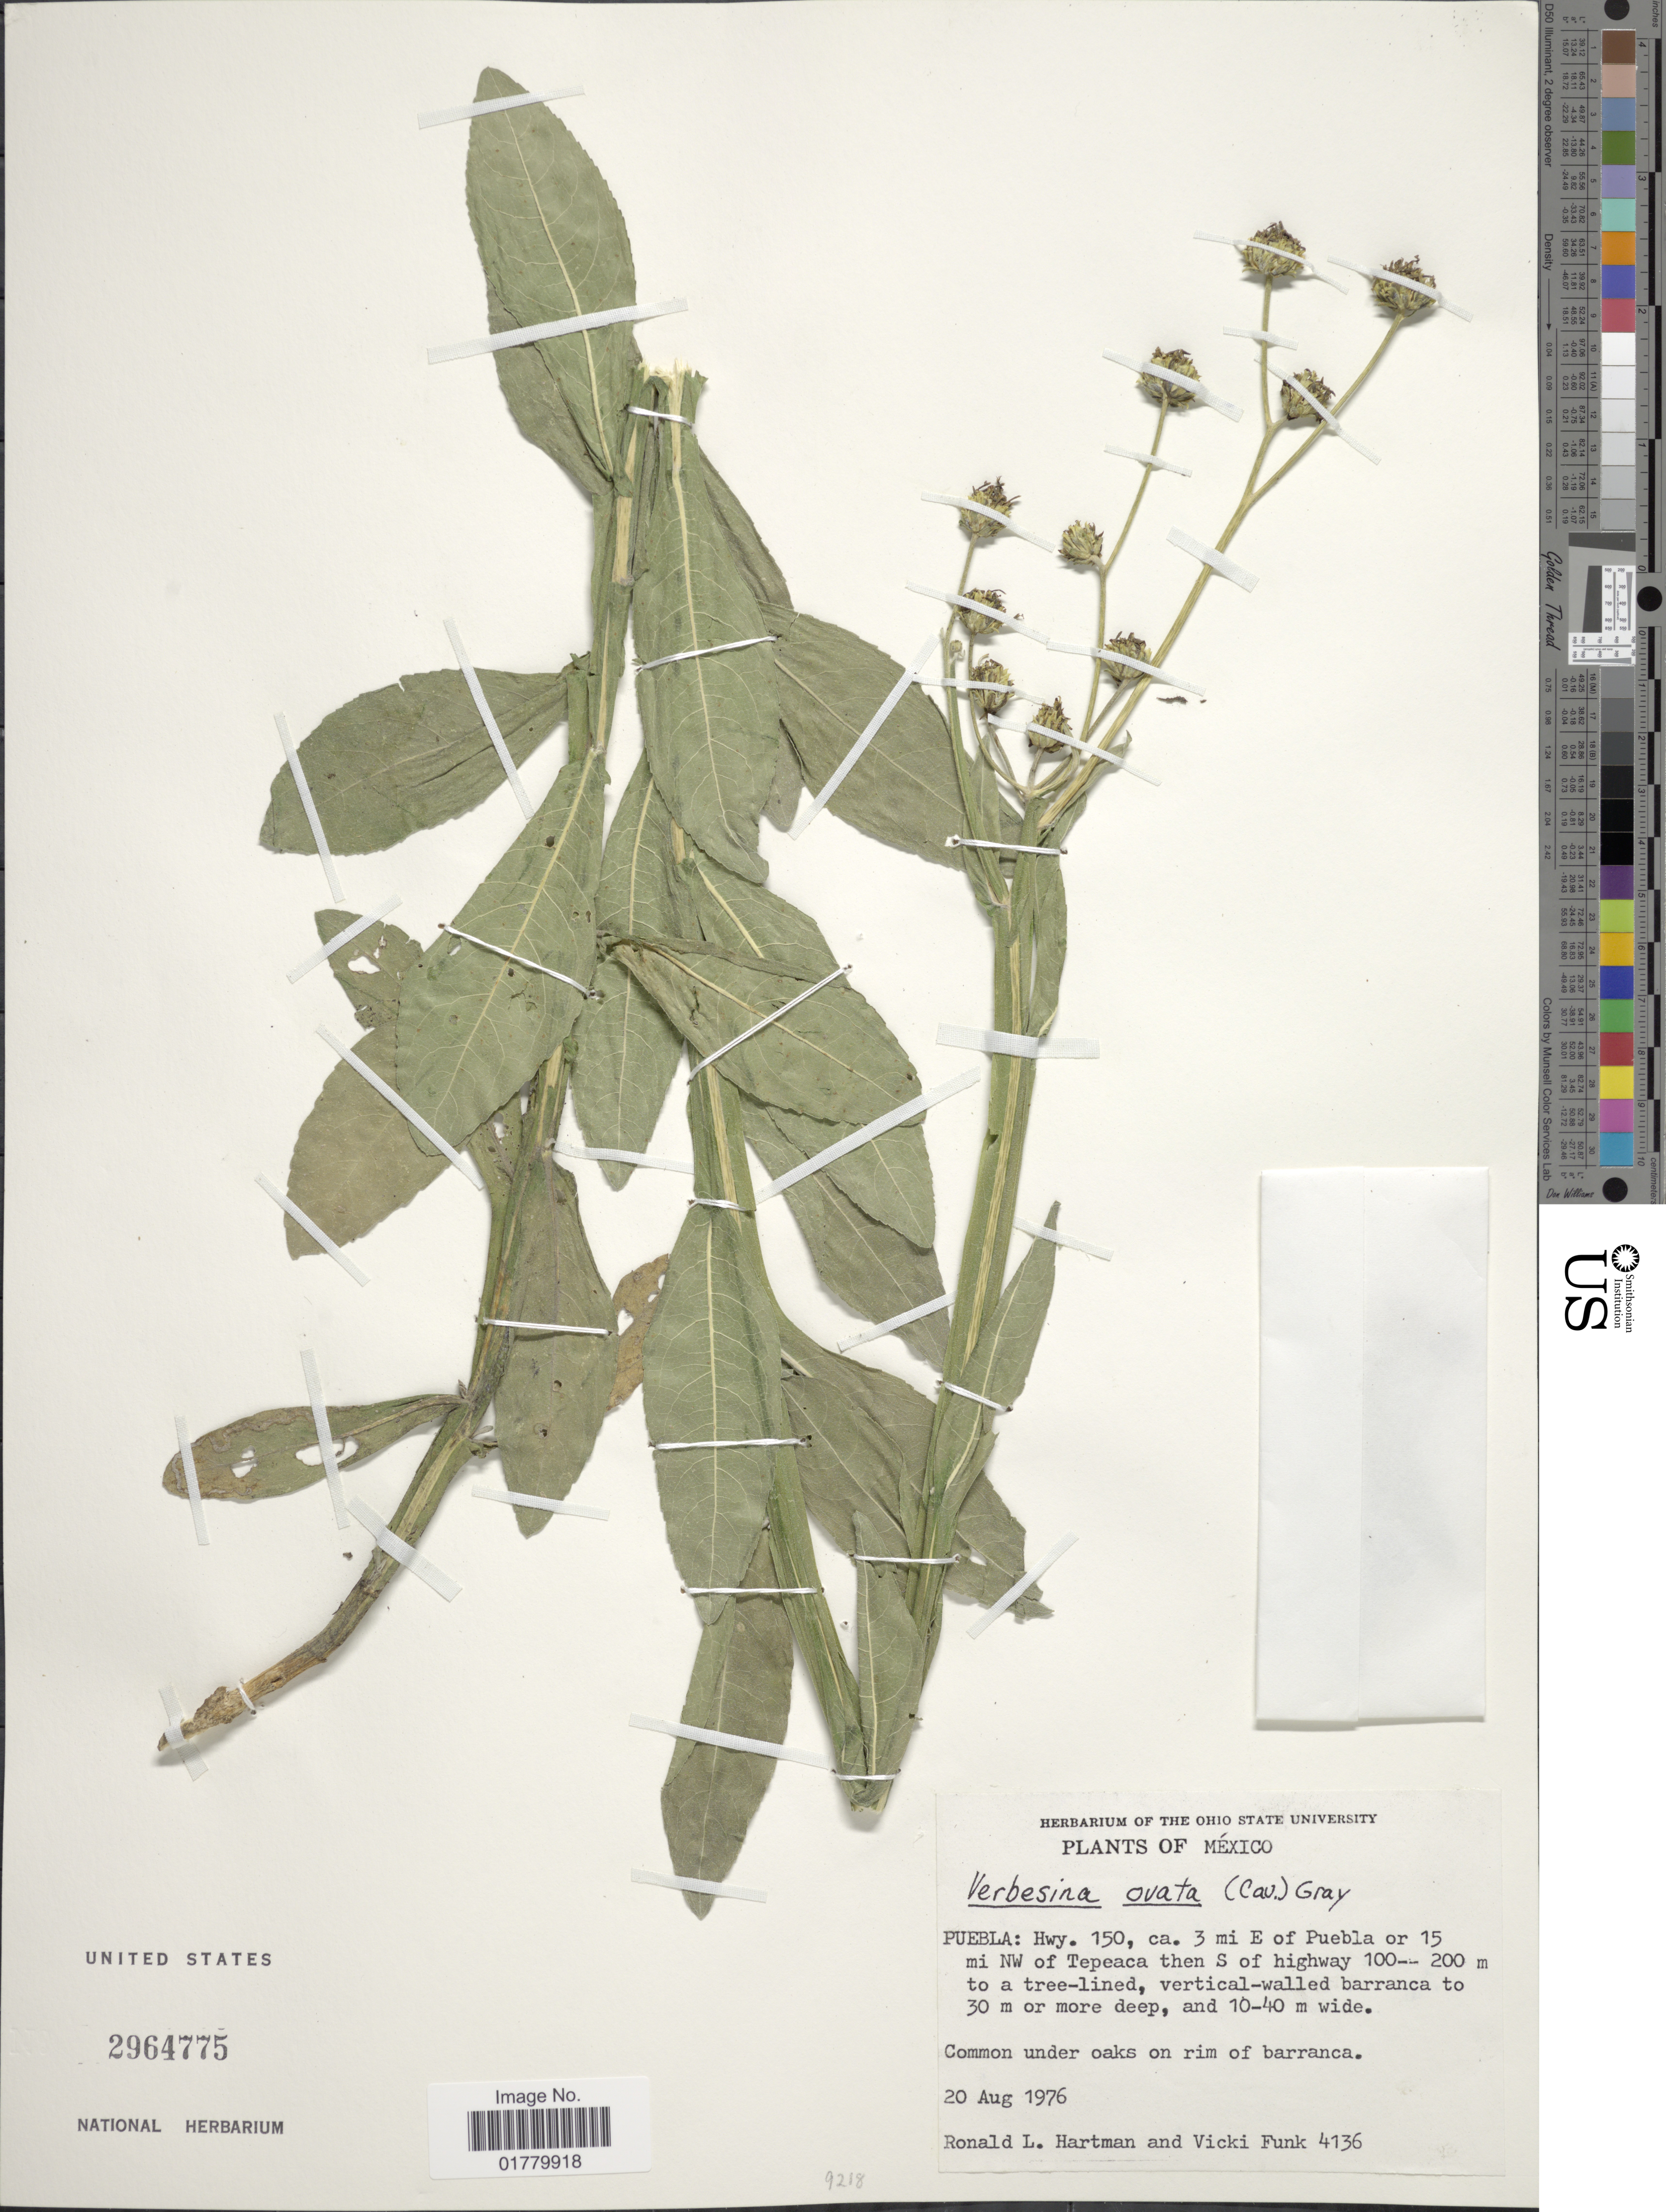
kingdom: Plantae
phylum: Tracheophyta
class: Magnoliopsida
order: Asterales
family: Asteraceae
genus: Verbesina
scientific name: Verbesina ovata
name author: (Cav.) A. Gray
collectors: R. L. Hartman & V. Funk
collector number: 4136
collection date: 1976-08-20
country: Mexico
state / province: Puebla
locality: Hwy. 150, ca. 3 mi E of Puebla or 15 mi NW of Tepeaca then S of highway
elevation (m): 100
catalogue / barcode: US 2964775